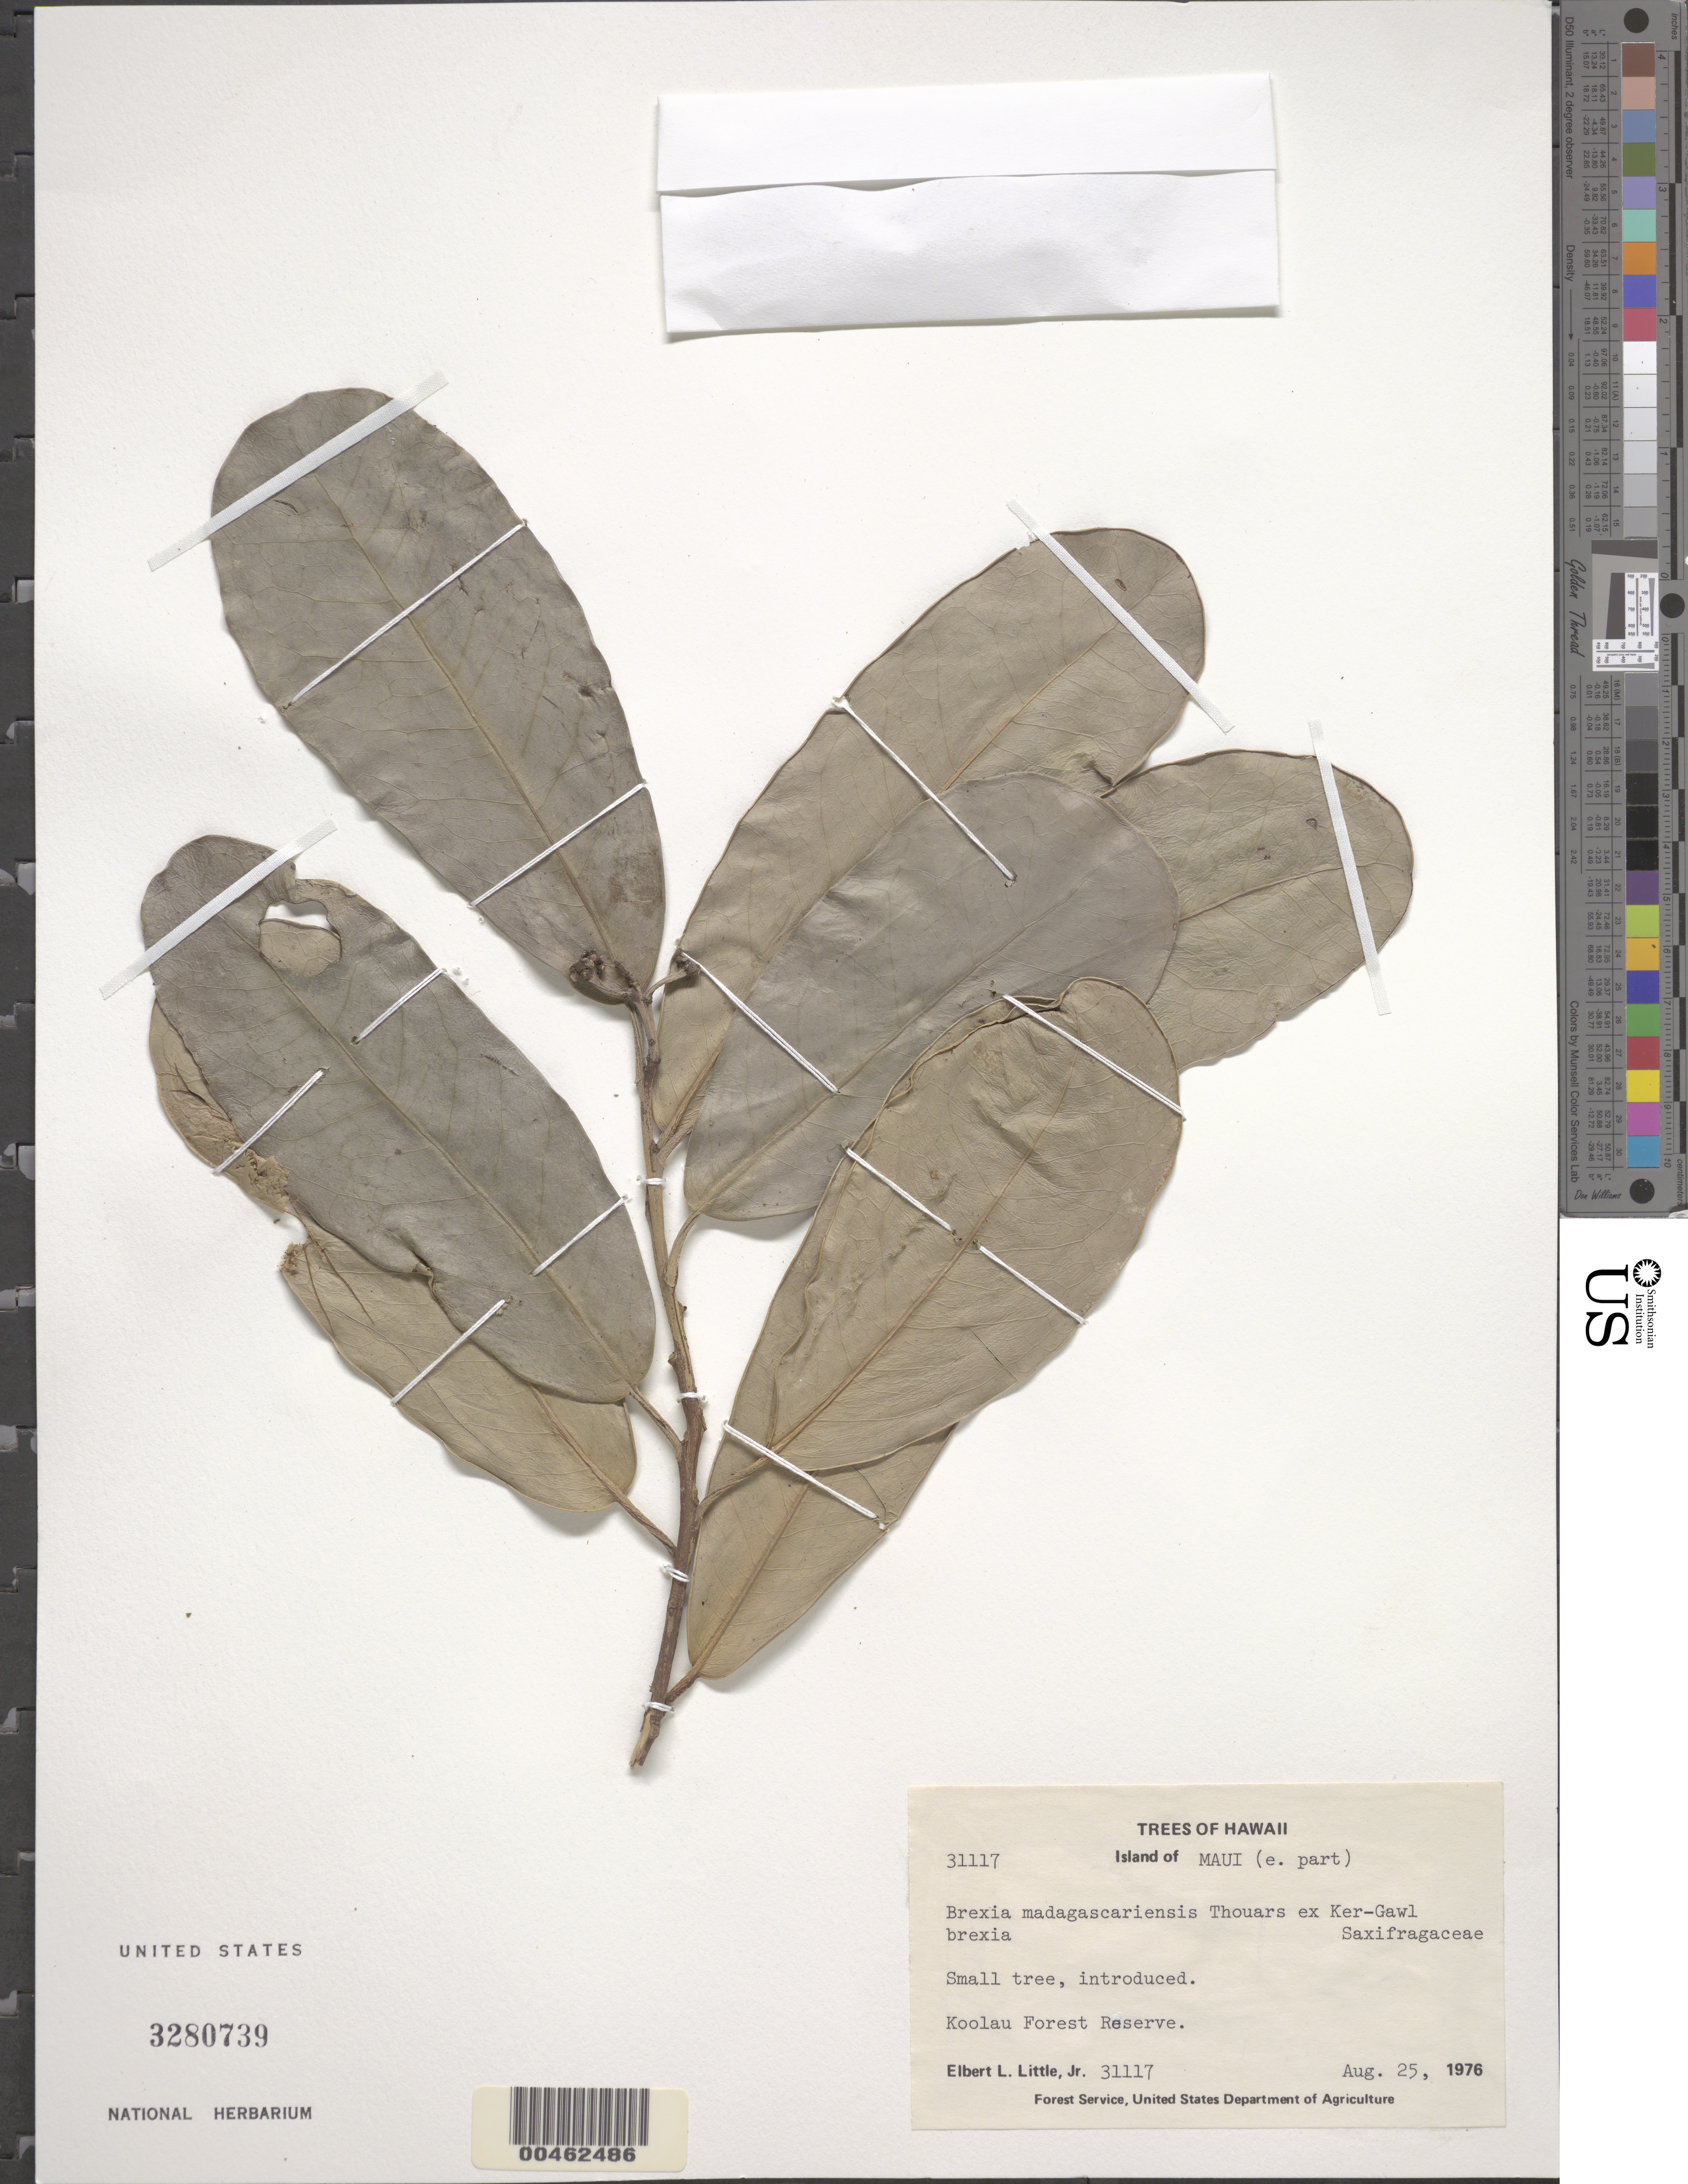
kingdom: Plantae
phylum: Tracheophyta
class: Magnoliopsida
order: Celastrales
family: Celastraceae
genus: Brexia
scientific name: Brexia madagascariensis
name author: (Lam.) Ker Gawl.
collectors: E. L. Little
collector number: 31117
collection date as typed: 25 Aug 1976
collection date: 1976-08-25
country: United States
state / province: Hawaii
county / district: Maui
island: Maui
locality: E part of Maui, Koolau Forest Reserve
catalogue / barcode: US 3280739